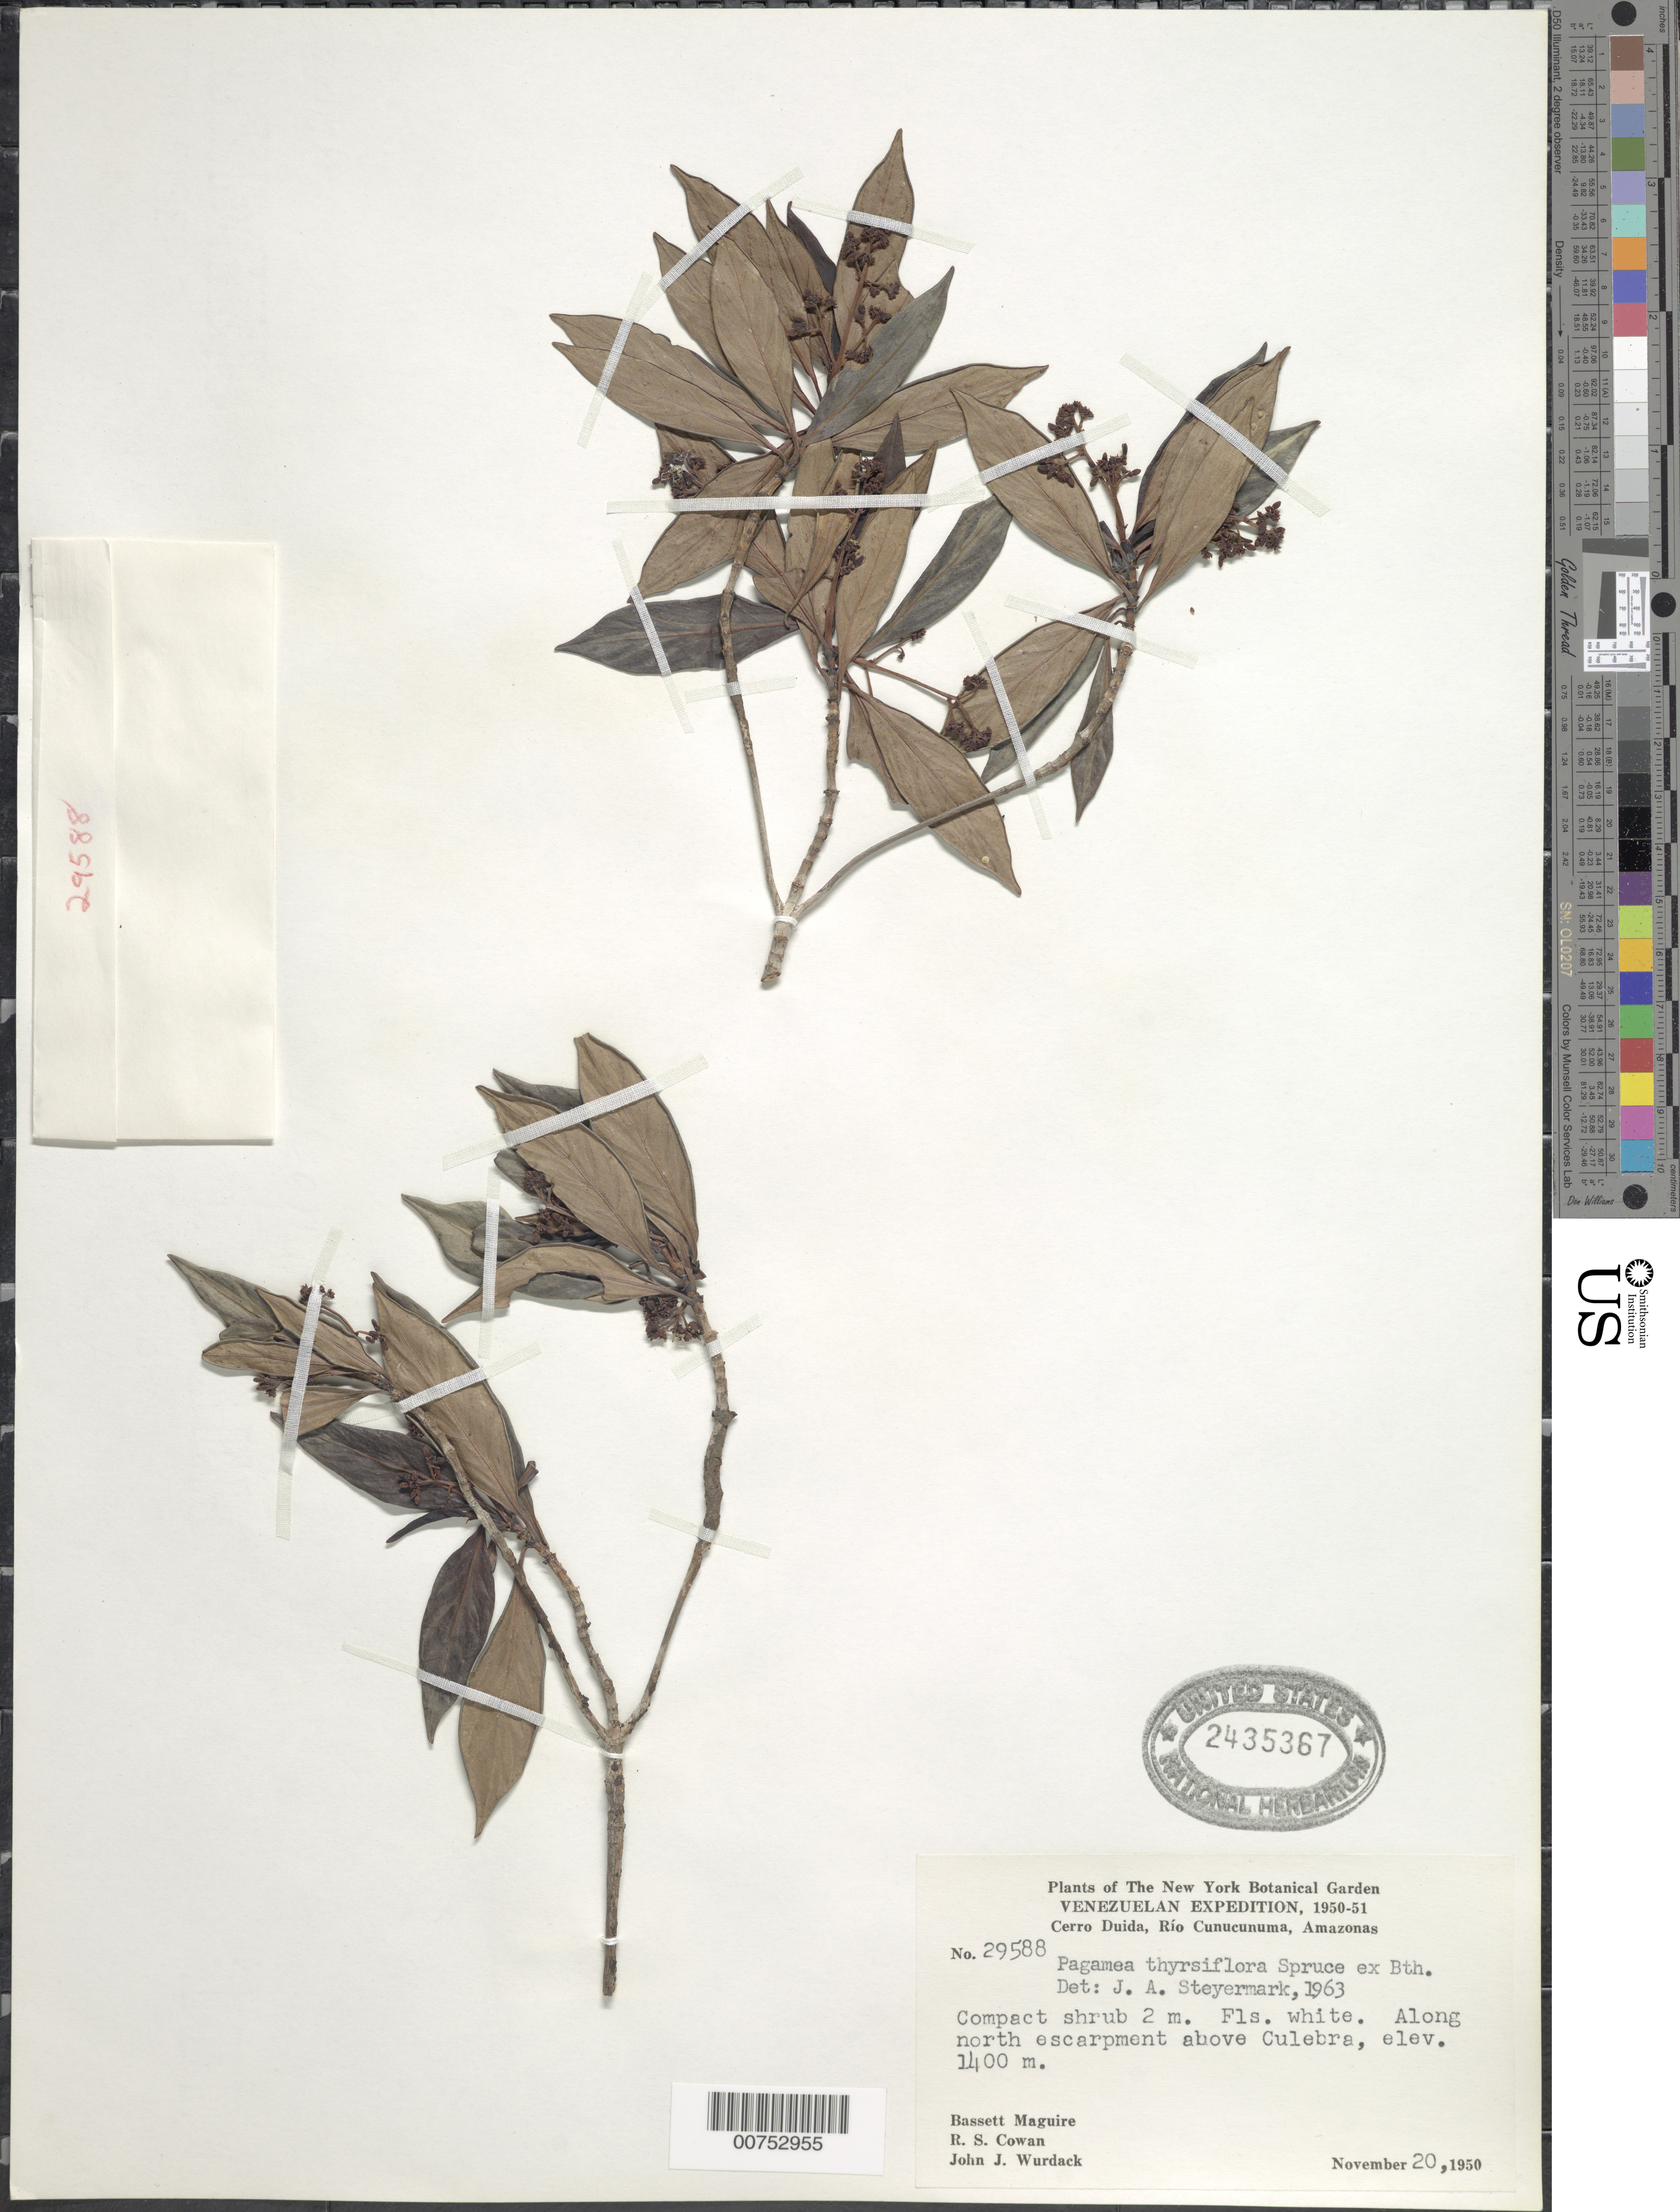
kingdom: Plantae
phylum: Tracheophyta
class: Magnoliopsida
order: Gentianales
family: Rubiaceae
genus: Pagamea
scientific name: Pagamea thyrsiflora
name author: Spruce ex Benth.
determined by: Steyermark, Julian A., (VEN)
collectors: B. Maguire, R. S. Cowan & J. J. Wurdack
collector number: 29588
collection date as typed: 20-Nov-50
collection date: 1950-11-20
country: Venezuela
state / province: Amazonas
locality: Cerro Duida, Río Cunucunuma, above Culebra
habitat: North escarpment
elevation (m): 1400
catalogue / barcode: US 2435367